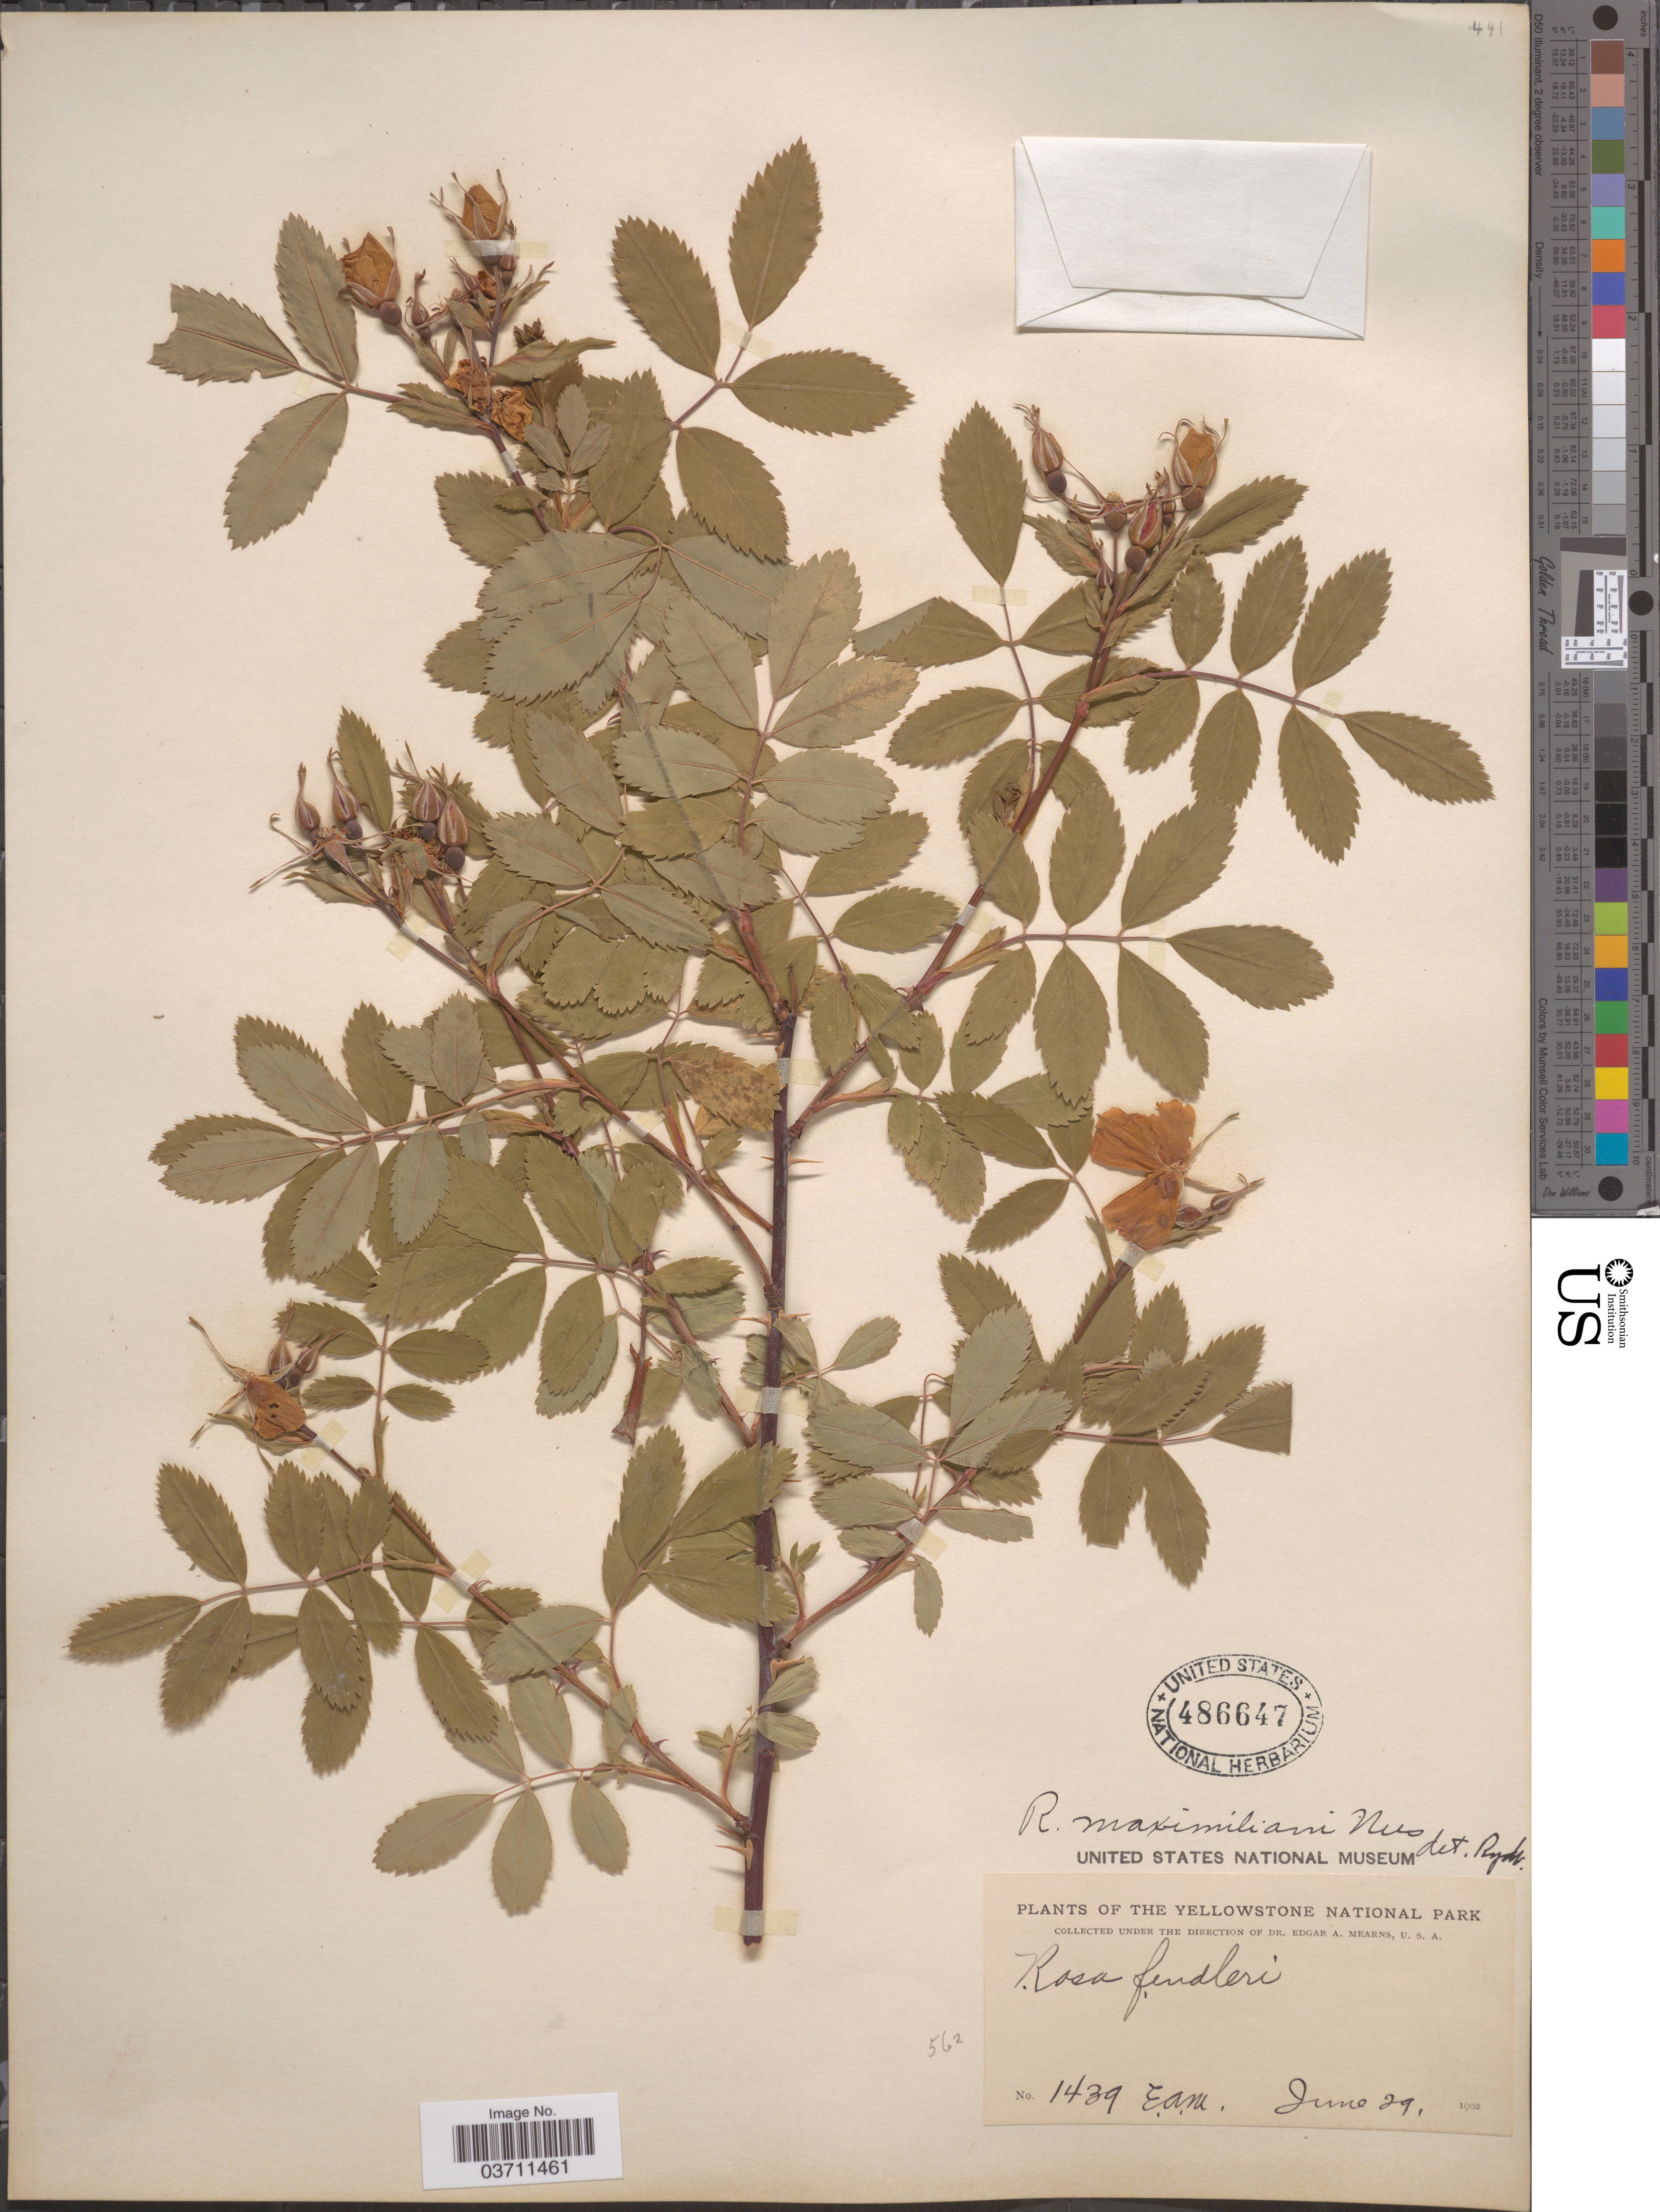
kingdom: Plantae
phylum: Tracheophyta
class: Magnoliopsida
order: Rosales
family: Rosaceae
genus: Rosa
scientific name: Rosa maximiliani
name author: Nees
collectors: E. A. Mearns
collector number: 1439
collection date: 1902-06-29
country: United States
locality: The Yellowstone National Park.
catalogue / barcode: US 486647